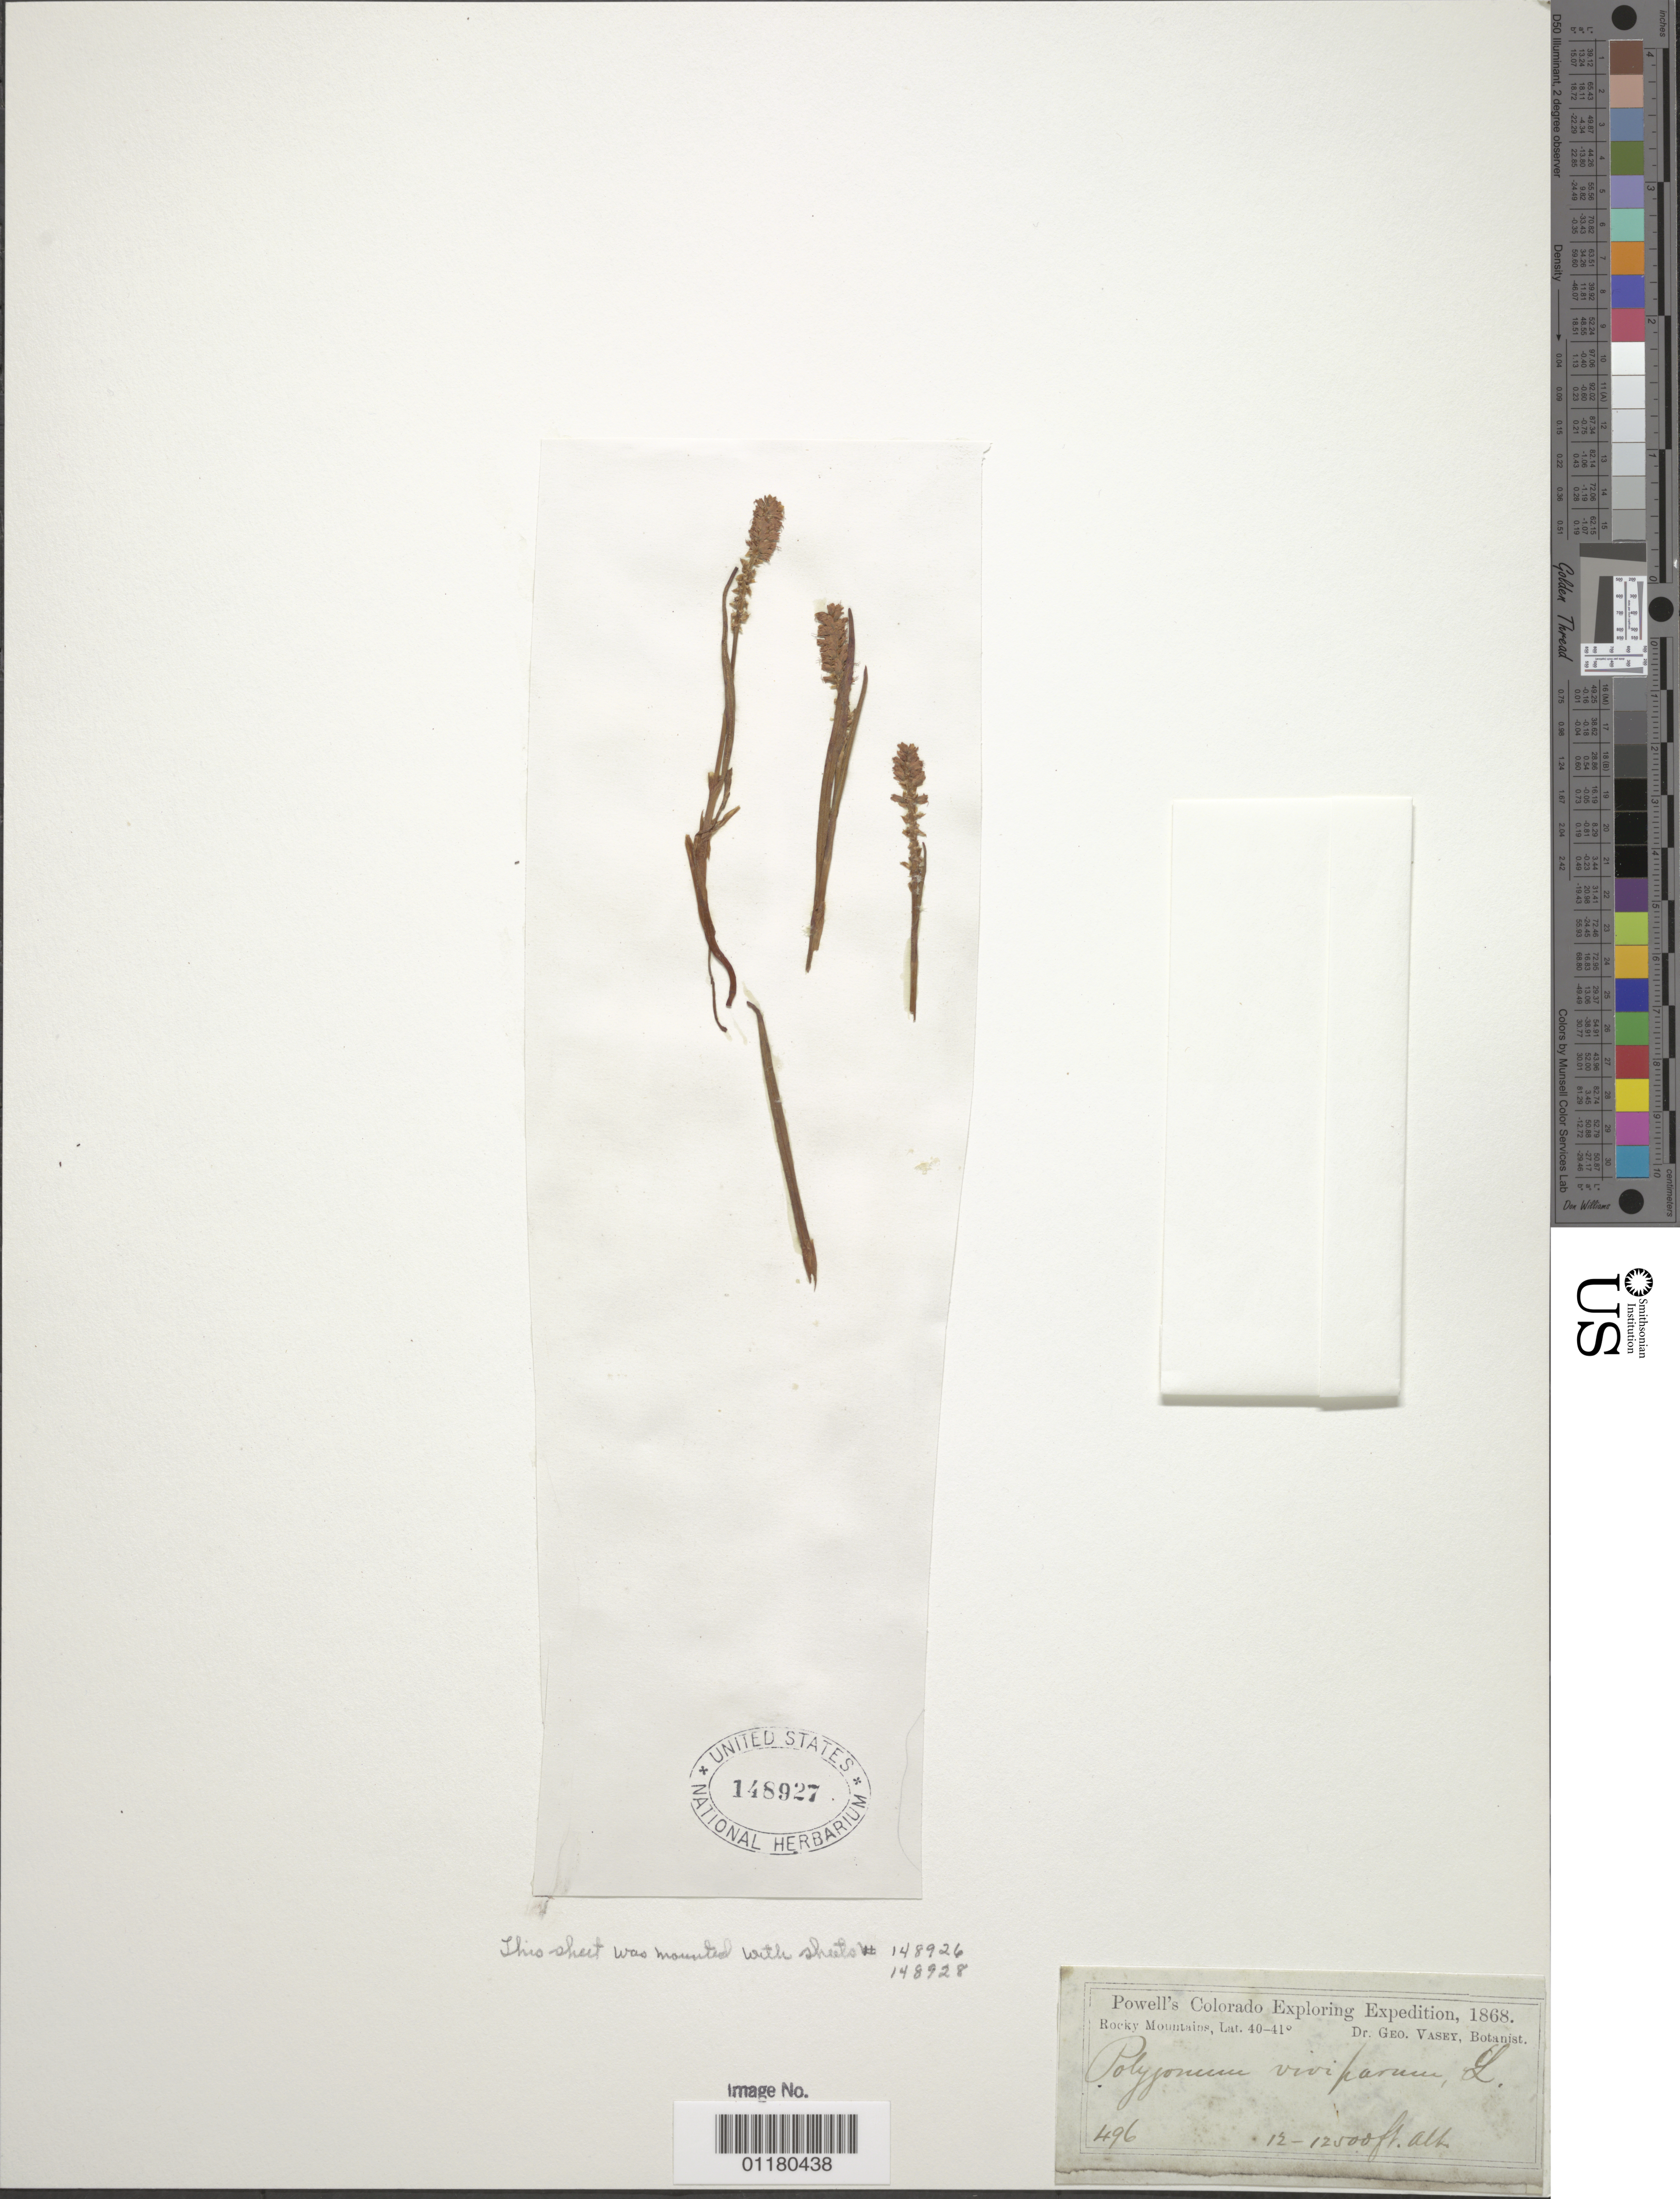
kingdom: Plantae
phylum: Tracheophyta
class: Magnoliopsida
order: Caryophyllales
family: Polygonaceae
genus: Bistorta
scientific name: Bistorta vivipara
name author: (L.) Delarbre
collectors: G. Vasey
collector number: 496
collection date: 1868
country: United States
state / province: Colorado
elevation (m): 3658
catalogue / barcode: US 148927